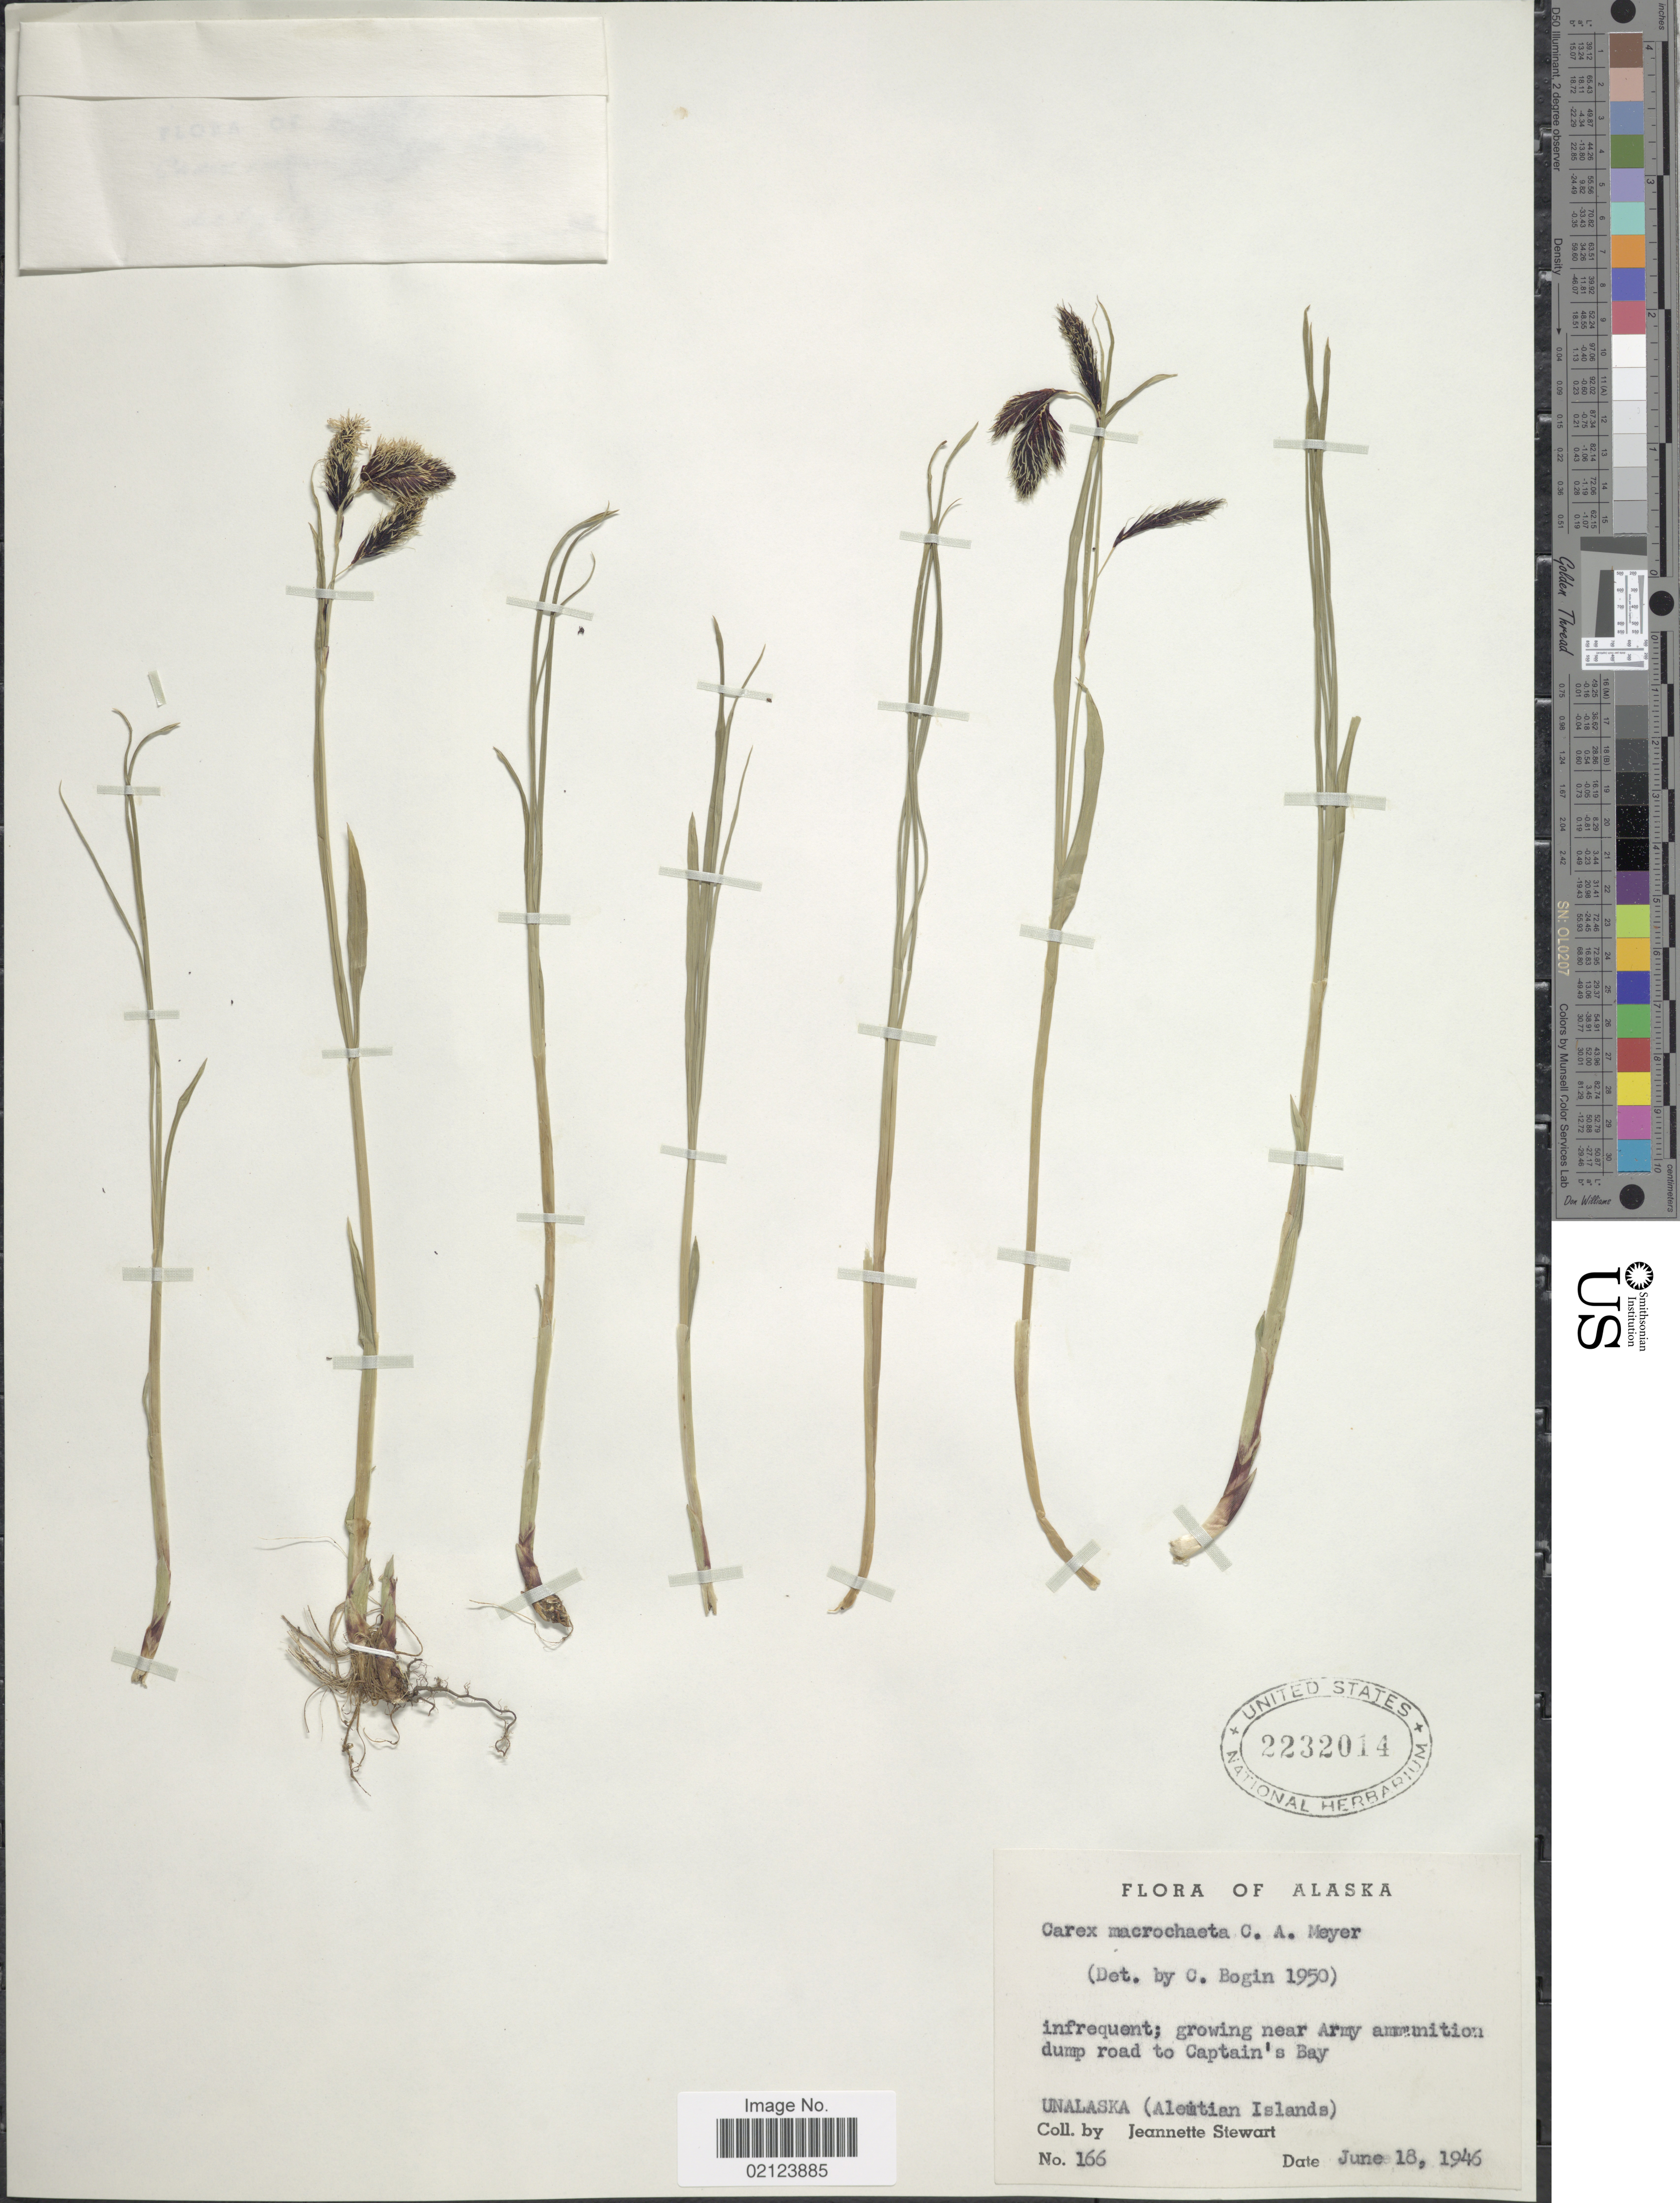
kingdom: Plantae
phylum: Tracheophyta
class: Liliopsida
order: Poales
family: Cyperaceae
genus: Carex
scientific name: Carex macrochaeta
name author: C.A. Mey.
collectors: J. Stewart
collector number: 166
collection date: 1946-06-18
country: United States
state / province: Alaska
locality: Near Army ammunition dump road to Captain's Bay. Unalaska (Aleutian Islands)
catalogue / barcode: US 2232014